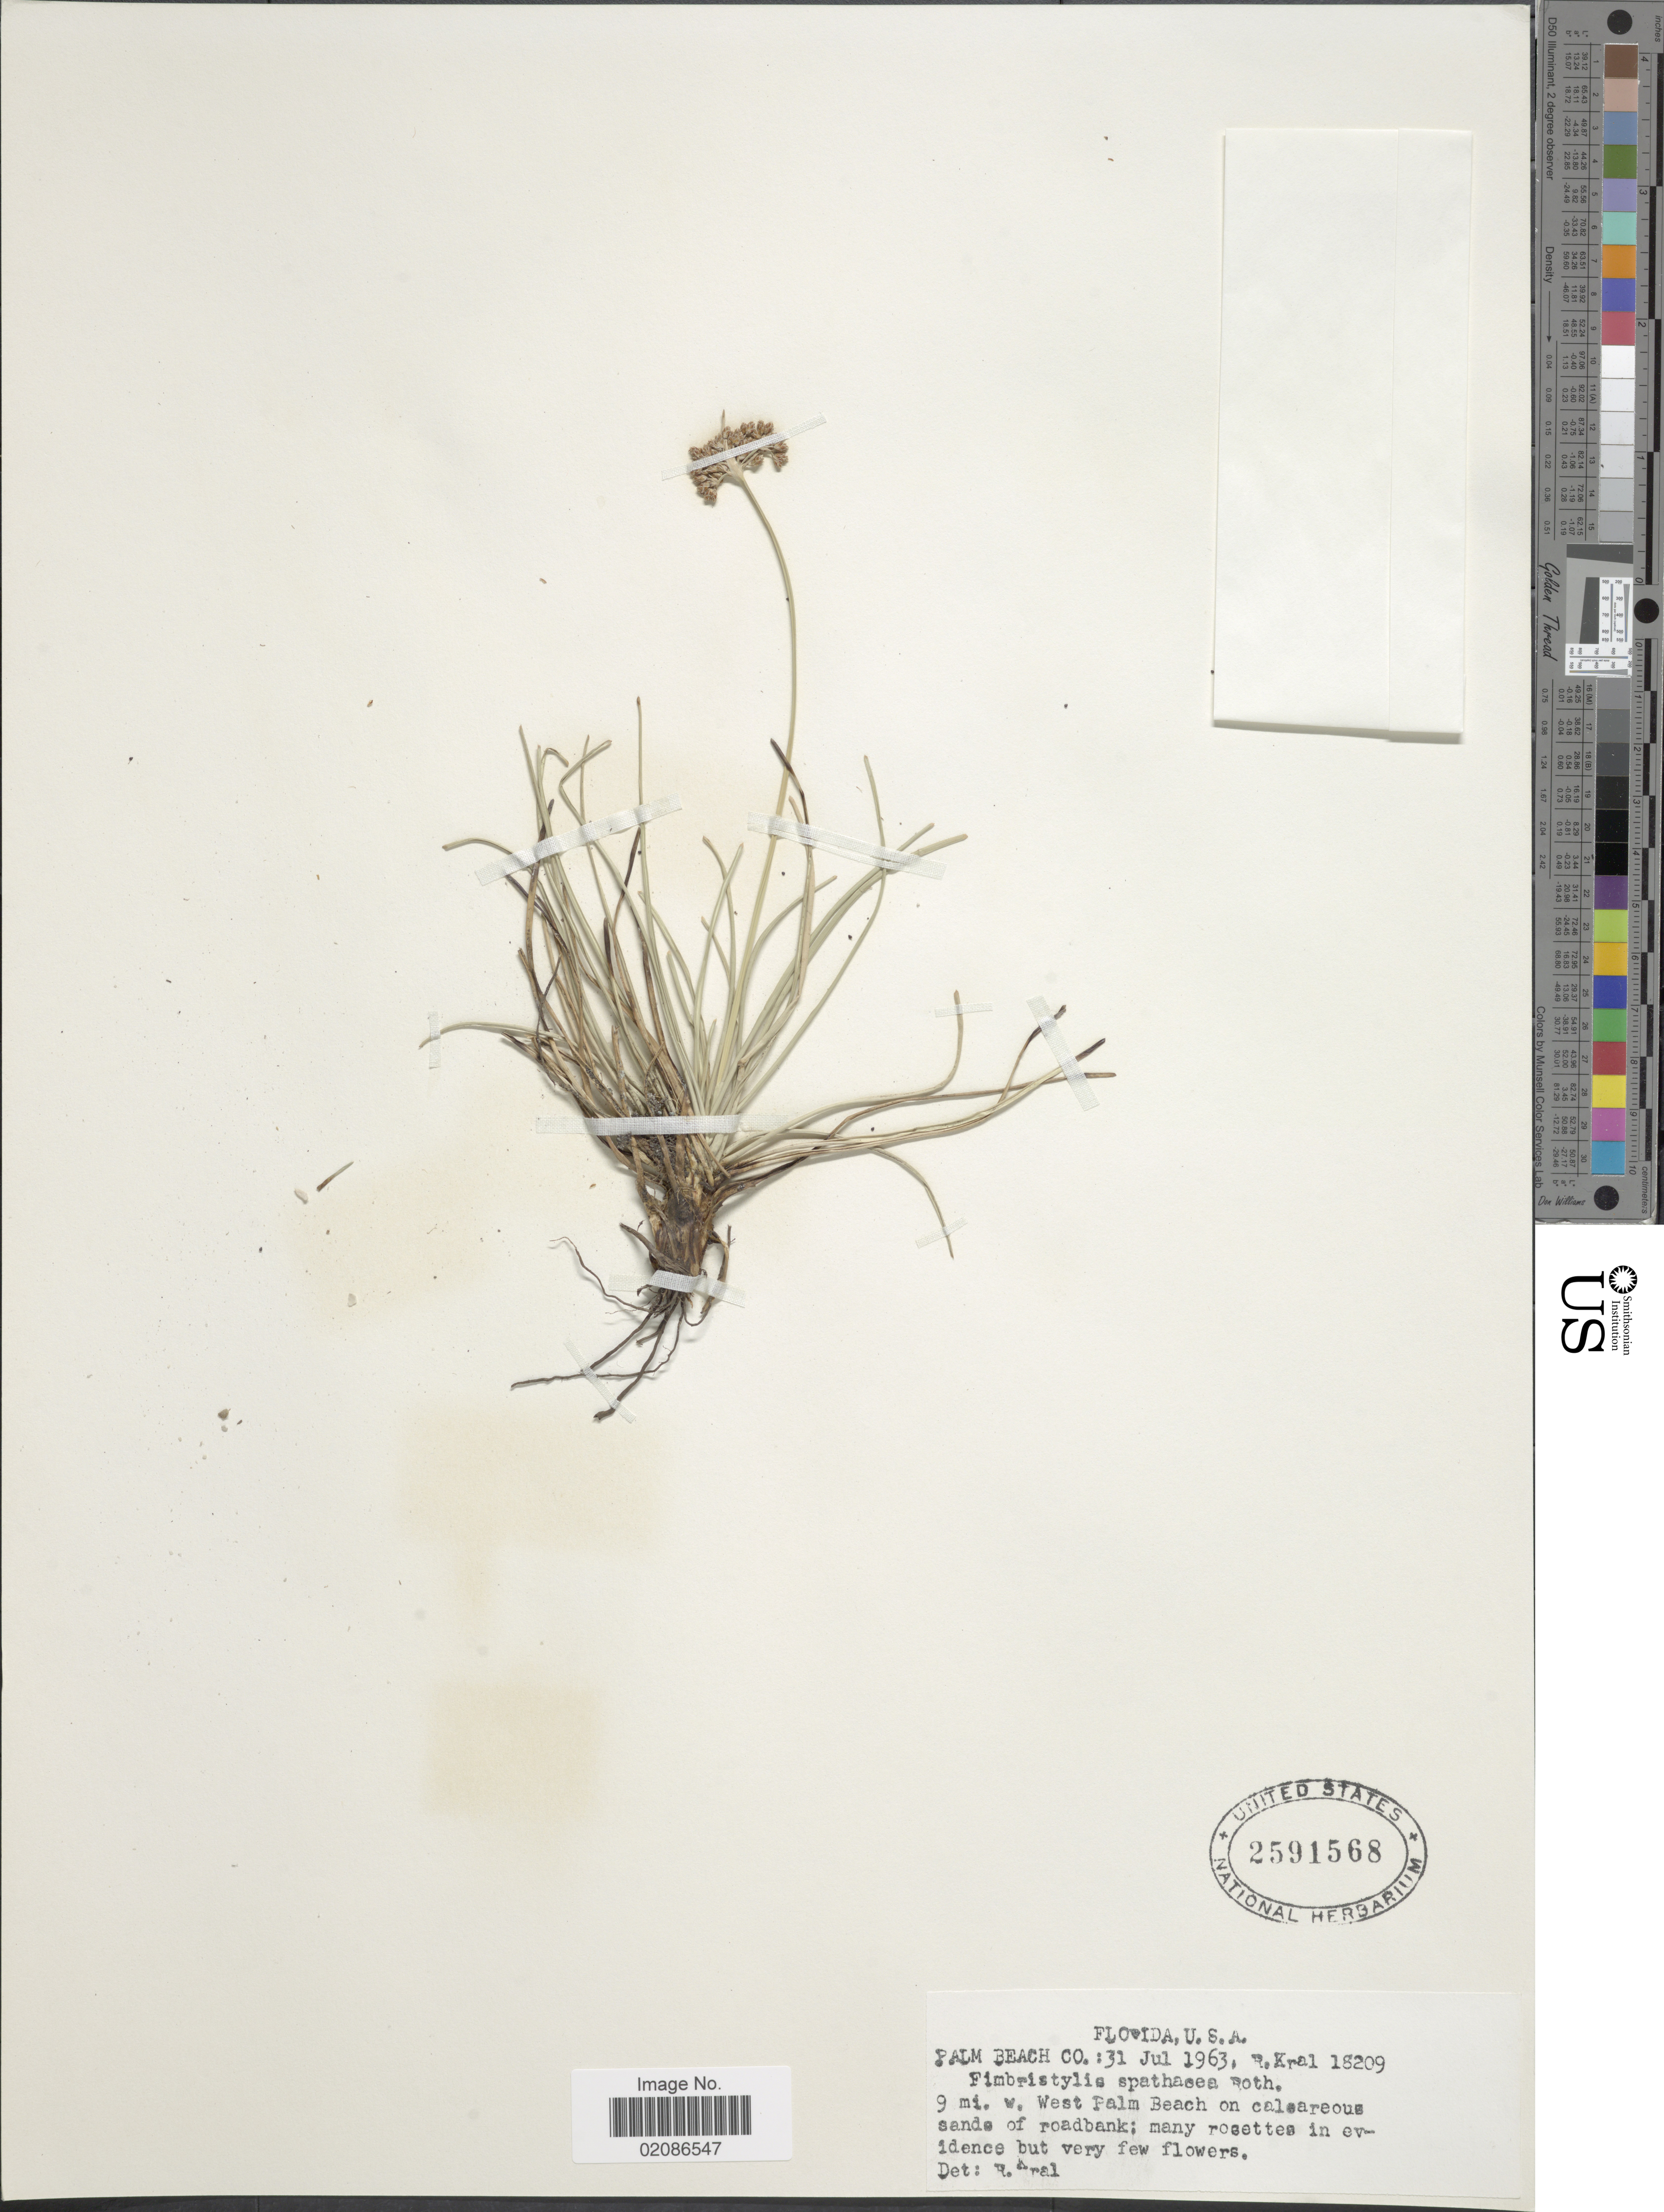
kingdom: Plantae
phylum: Tracheophyta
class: Liliopsida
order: Poales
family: Cyperaceae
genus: Fimbristylis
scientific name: Fimbristylis cymosa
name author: R. Br.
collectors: R. Kral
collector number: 18209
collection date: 1963-07-31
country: United States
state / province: Florida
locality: Palm Beah Co; 9 mi W West Palm Beach on calcareous sands of roadbank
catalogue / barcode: US 2591568